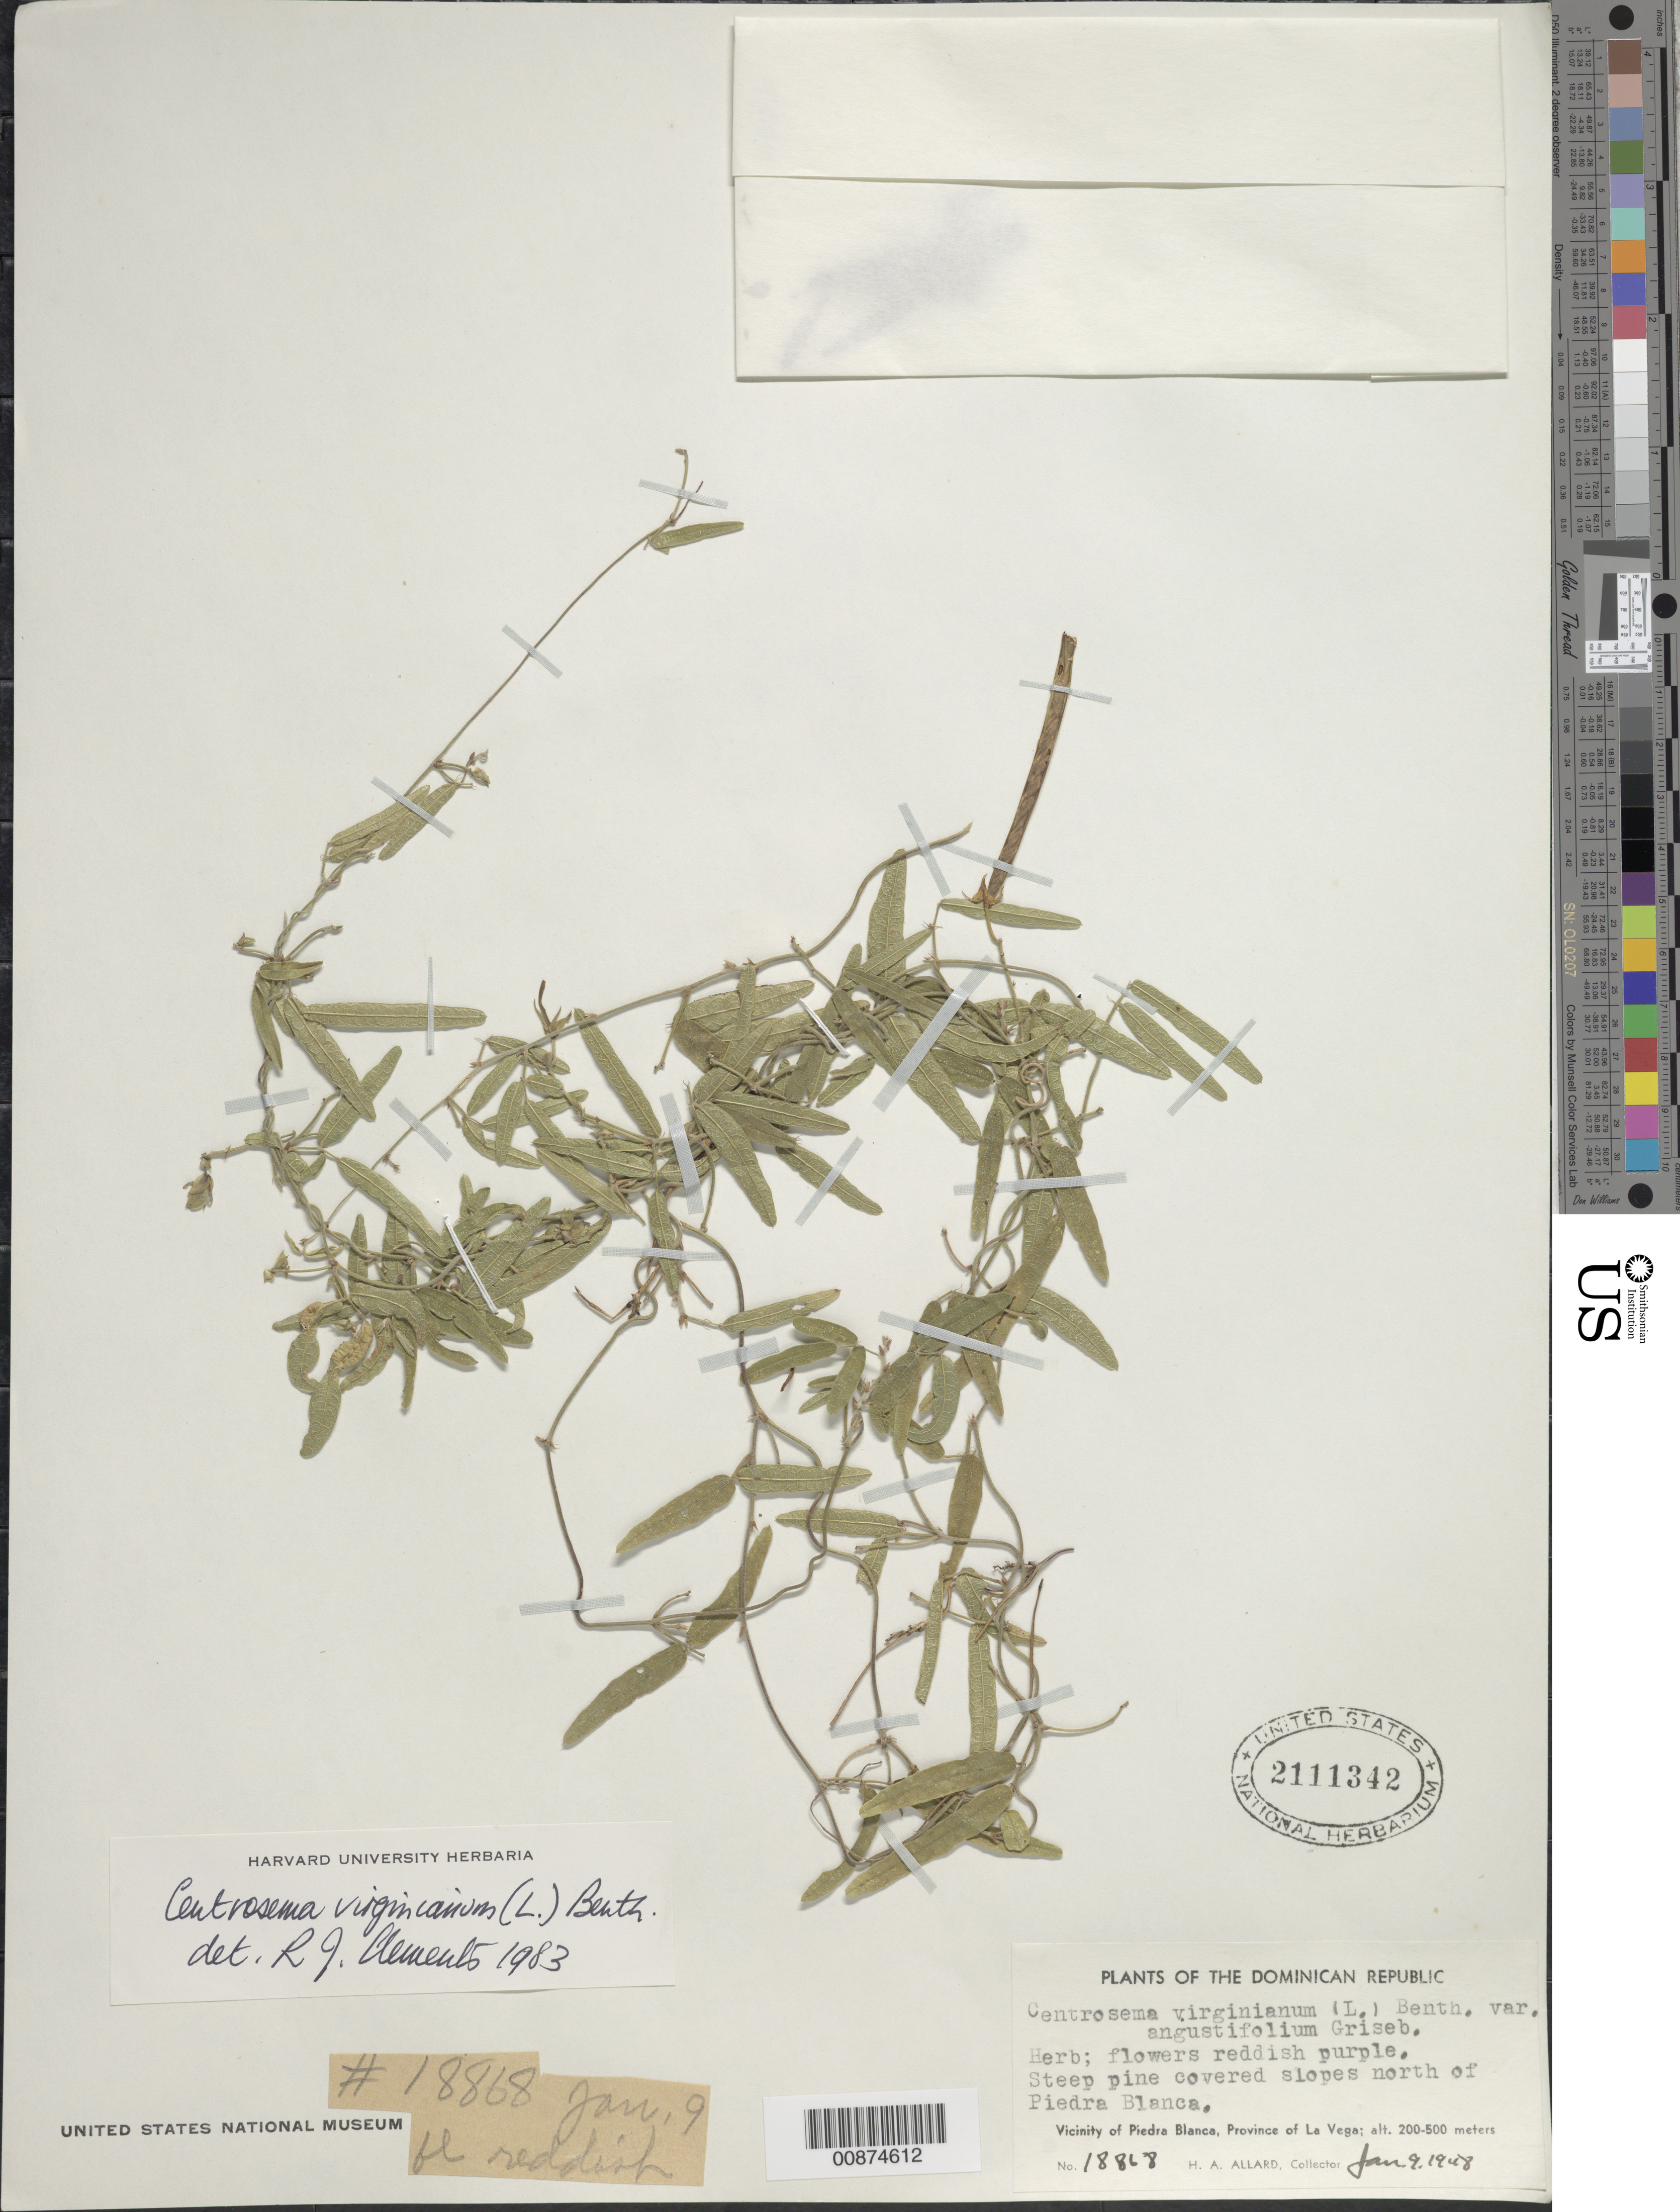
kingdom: Plantae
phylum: Tracheophyta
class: Magnoliopsida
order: Fabales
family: Fabaceae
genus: Centrosema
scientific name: Centrosema virginianum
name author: (L.) Benth.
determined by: Clements, R. J.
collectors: H. A. Allard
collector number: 18868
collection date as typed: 09 Jan 1948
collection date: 1948-01-09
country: Dominican Republic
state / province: La Vega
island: Hispaniola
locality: North of Piedra Blanca.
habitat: Steep pine covered slopes.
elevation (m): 200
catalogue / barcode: US 2111342